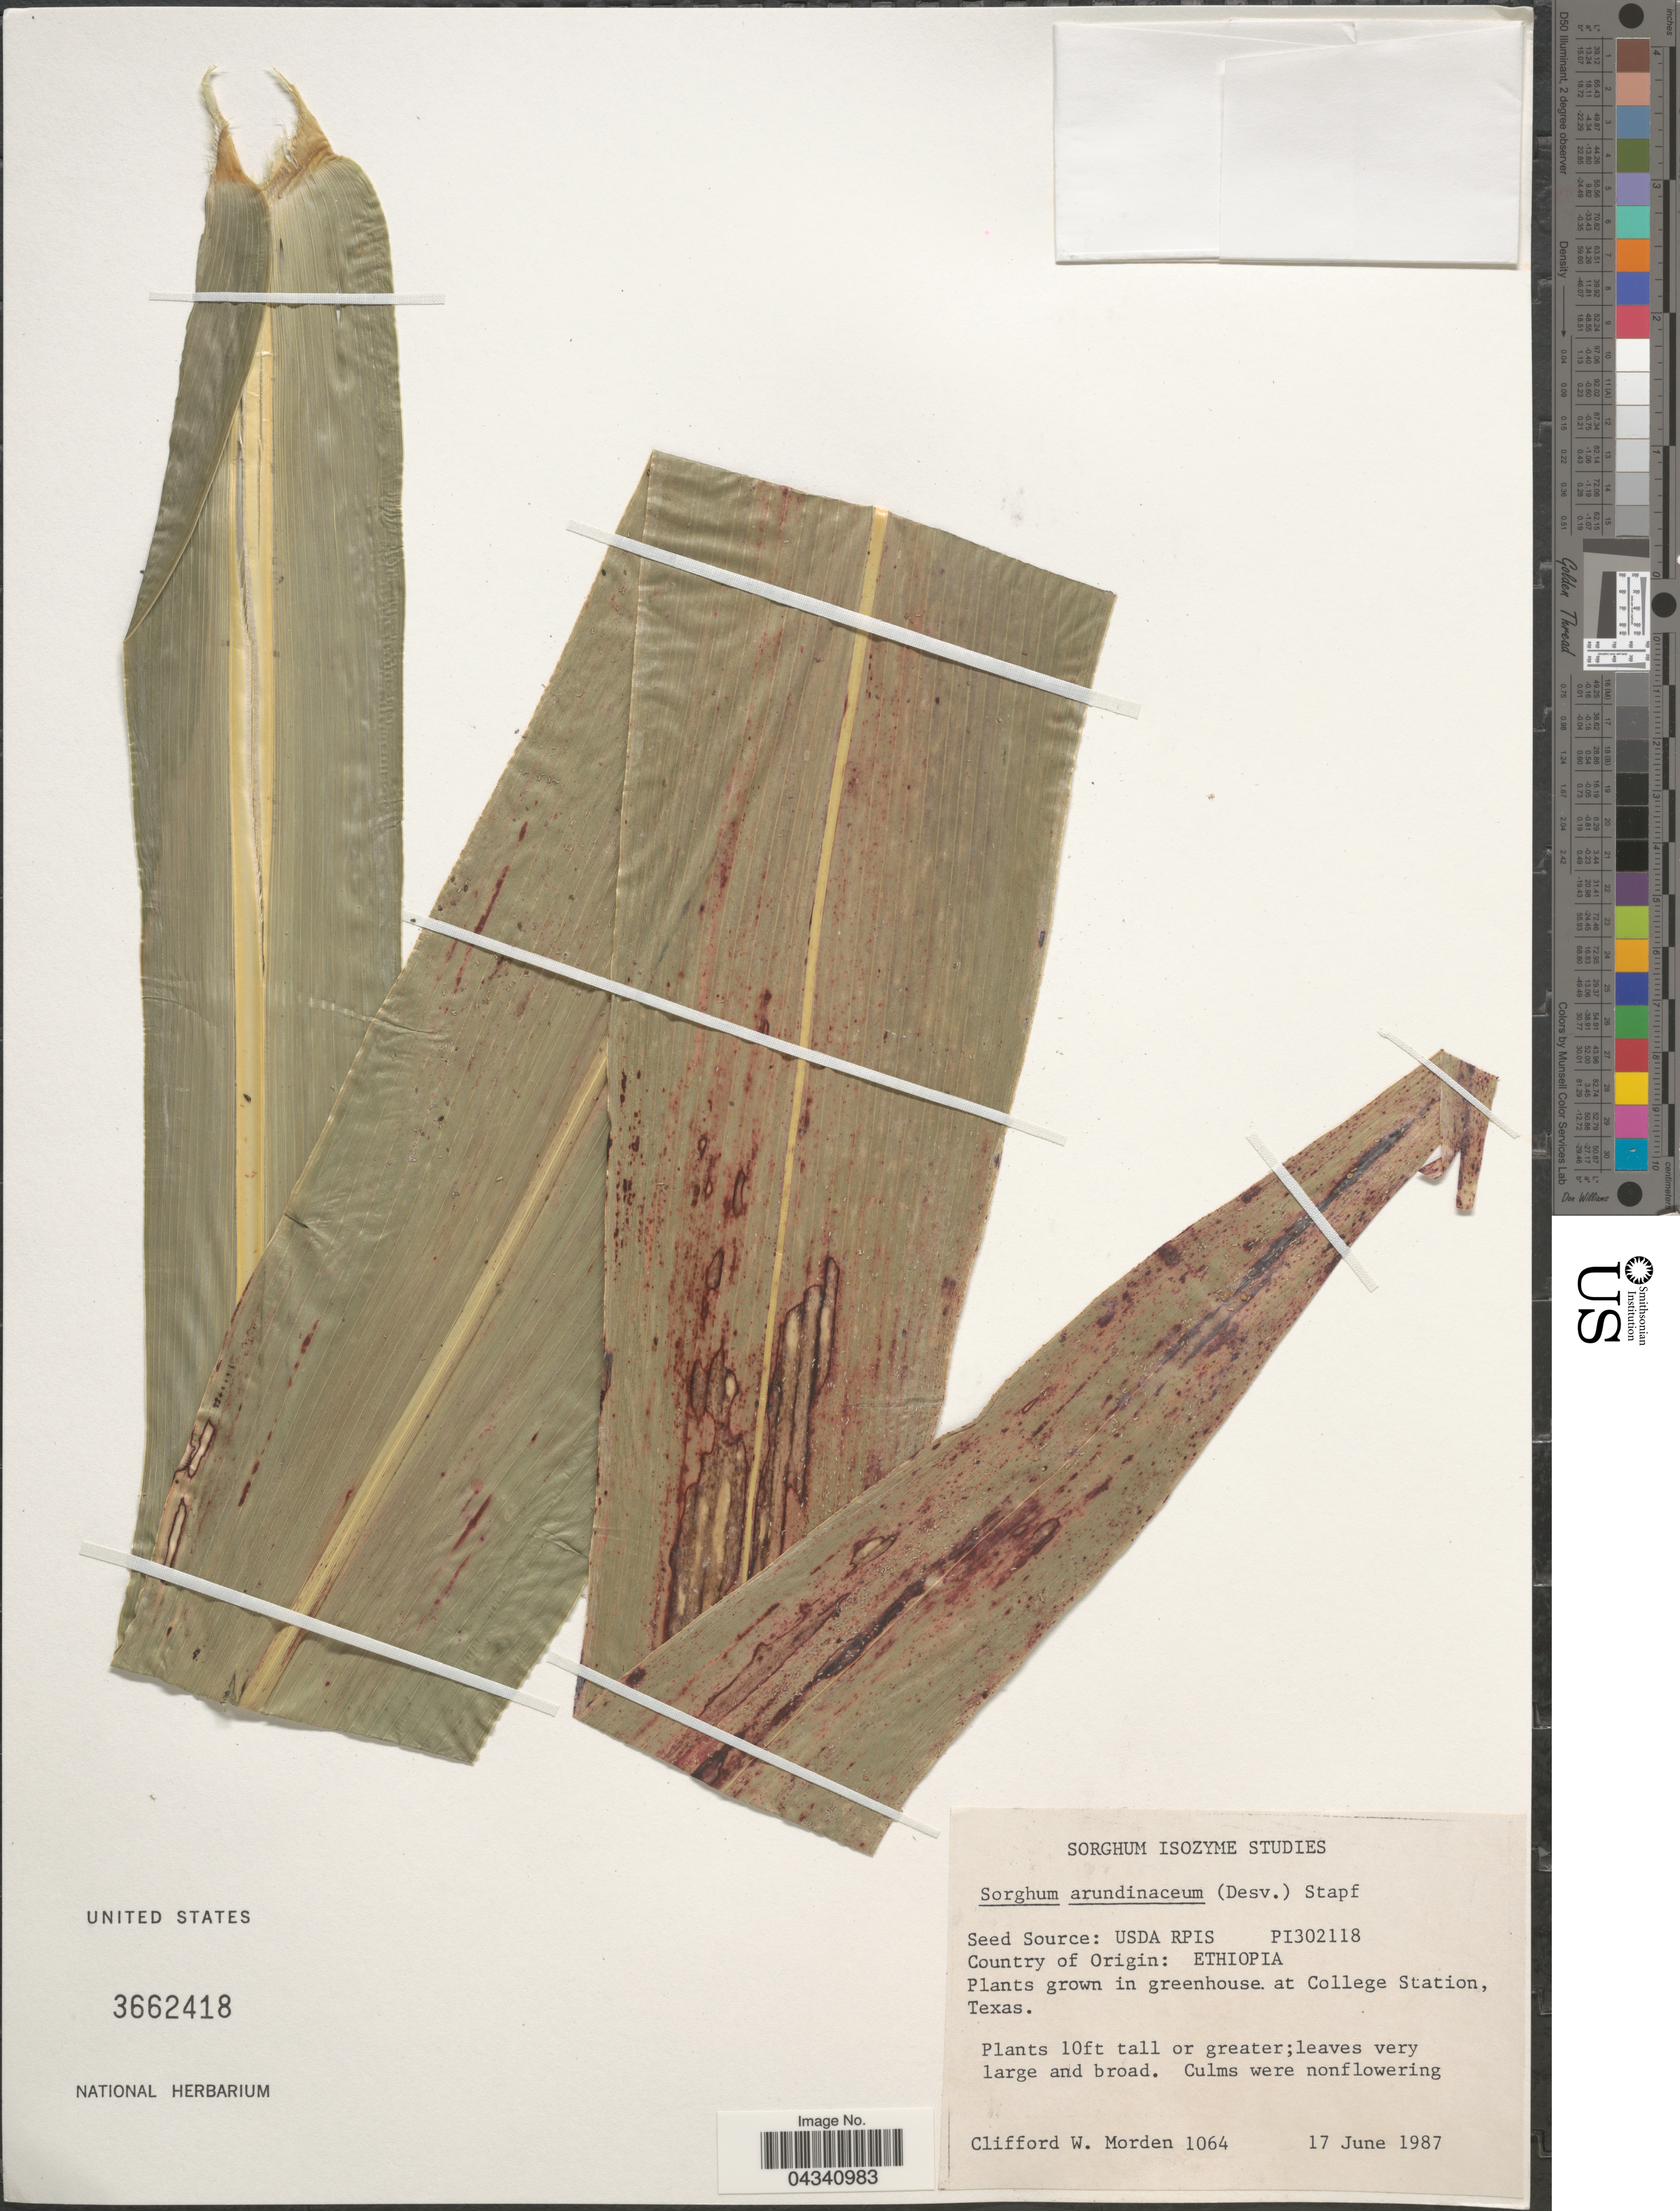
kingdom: Plantae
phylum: Tracheophyta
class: Liliopsida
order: Poales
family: Poaceae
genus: Sorghum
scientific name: Sorghum arundinaceum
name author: (Desv.) Stapf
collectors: C. W. Morden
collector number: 1064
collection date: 1987-06-17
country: United States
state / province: Texas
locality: In greenhouse at College Station.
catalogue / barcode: US 3662418